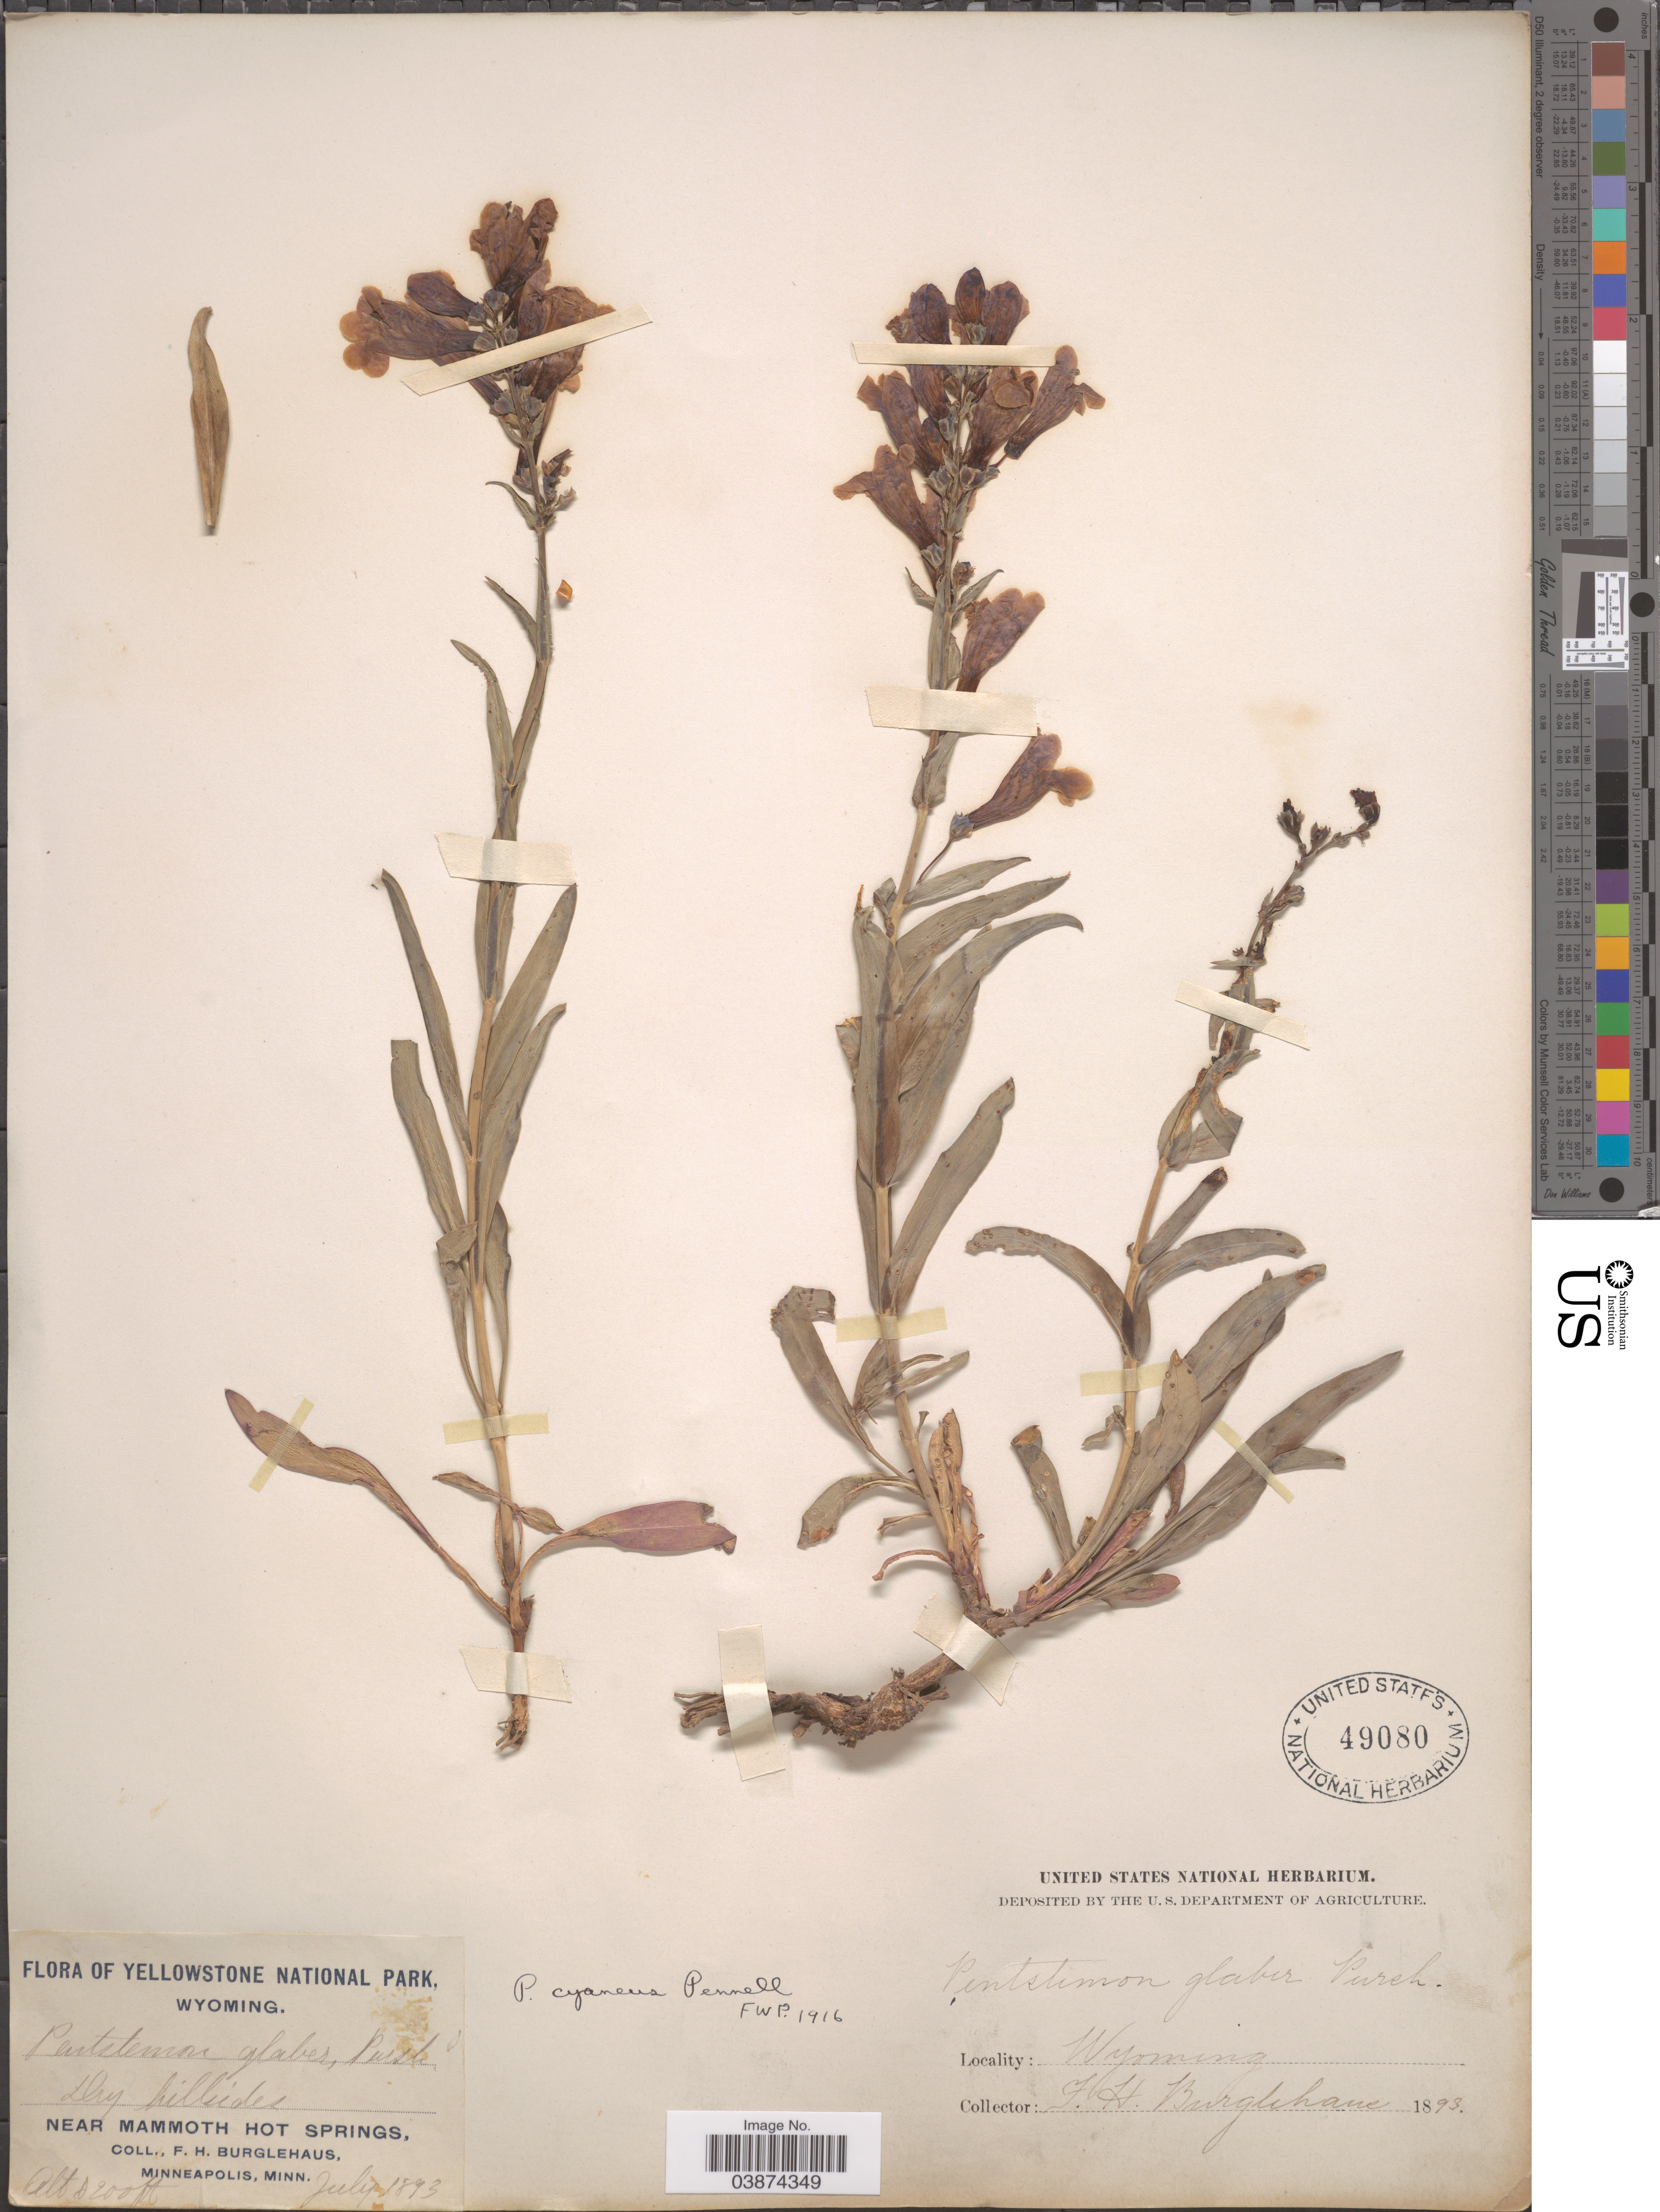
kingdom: Plantae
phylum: Tracheophyta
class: Magnoliopsida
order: Lamiales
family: Plantaginaceae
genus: Penstemon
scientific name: Penstemon cyaneus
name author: Pennell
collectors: F. Burglehaus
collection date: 1893-07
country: United States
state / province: Wyoming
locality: Yellowstone National Park. Near Mammoth Hot Springs.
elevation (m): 2499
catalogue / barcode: US 49080